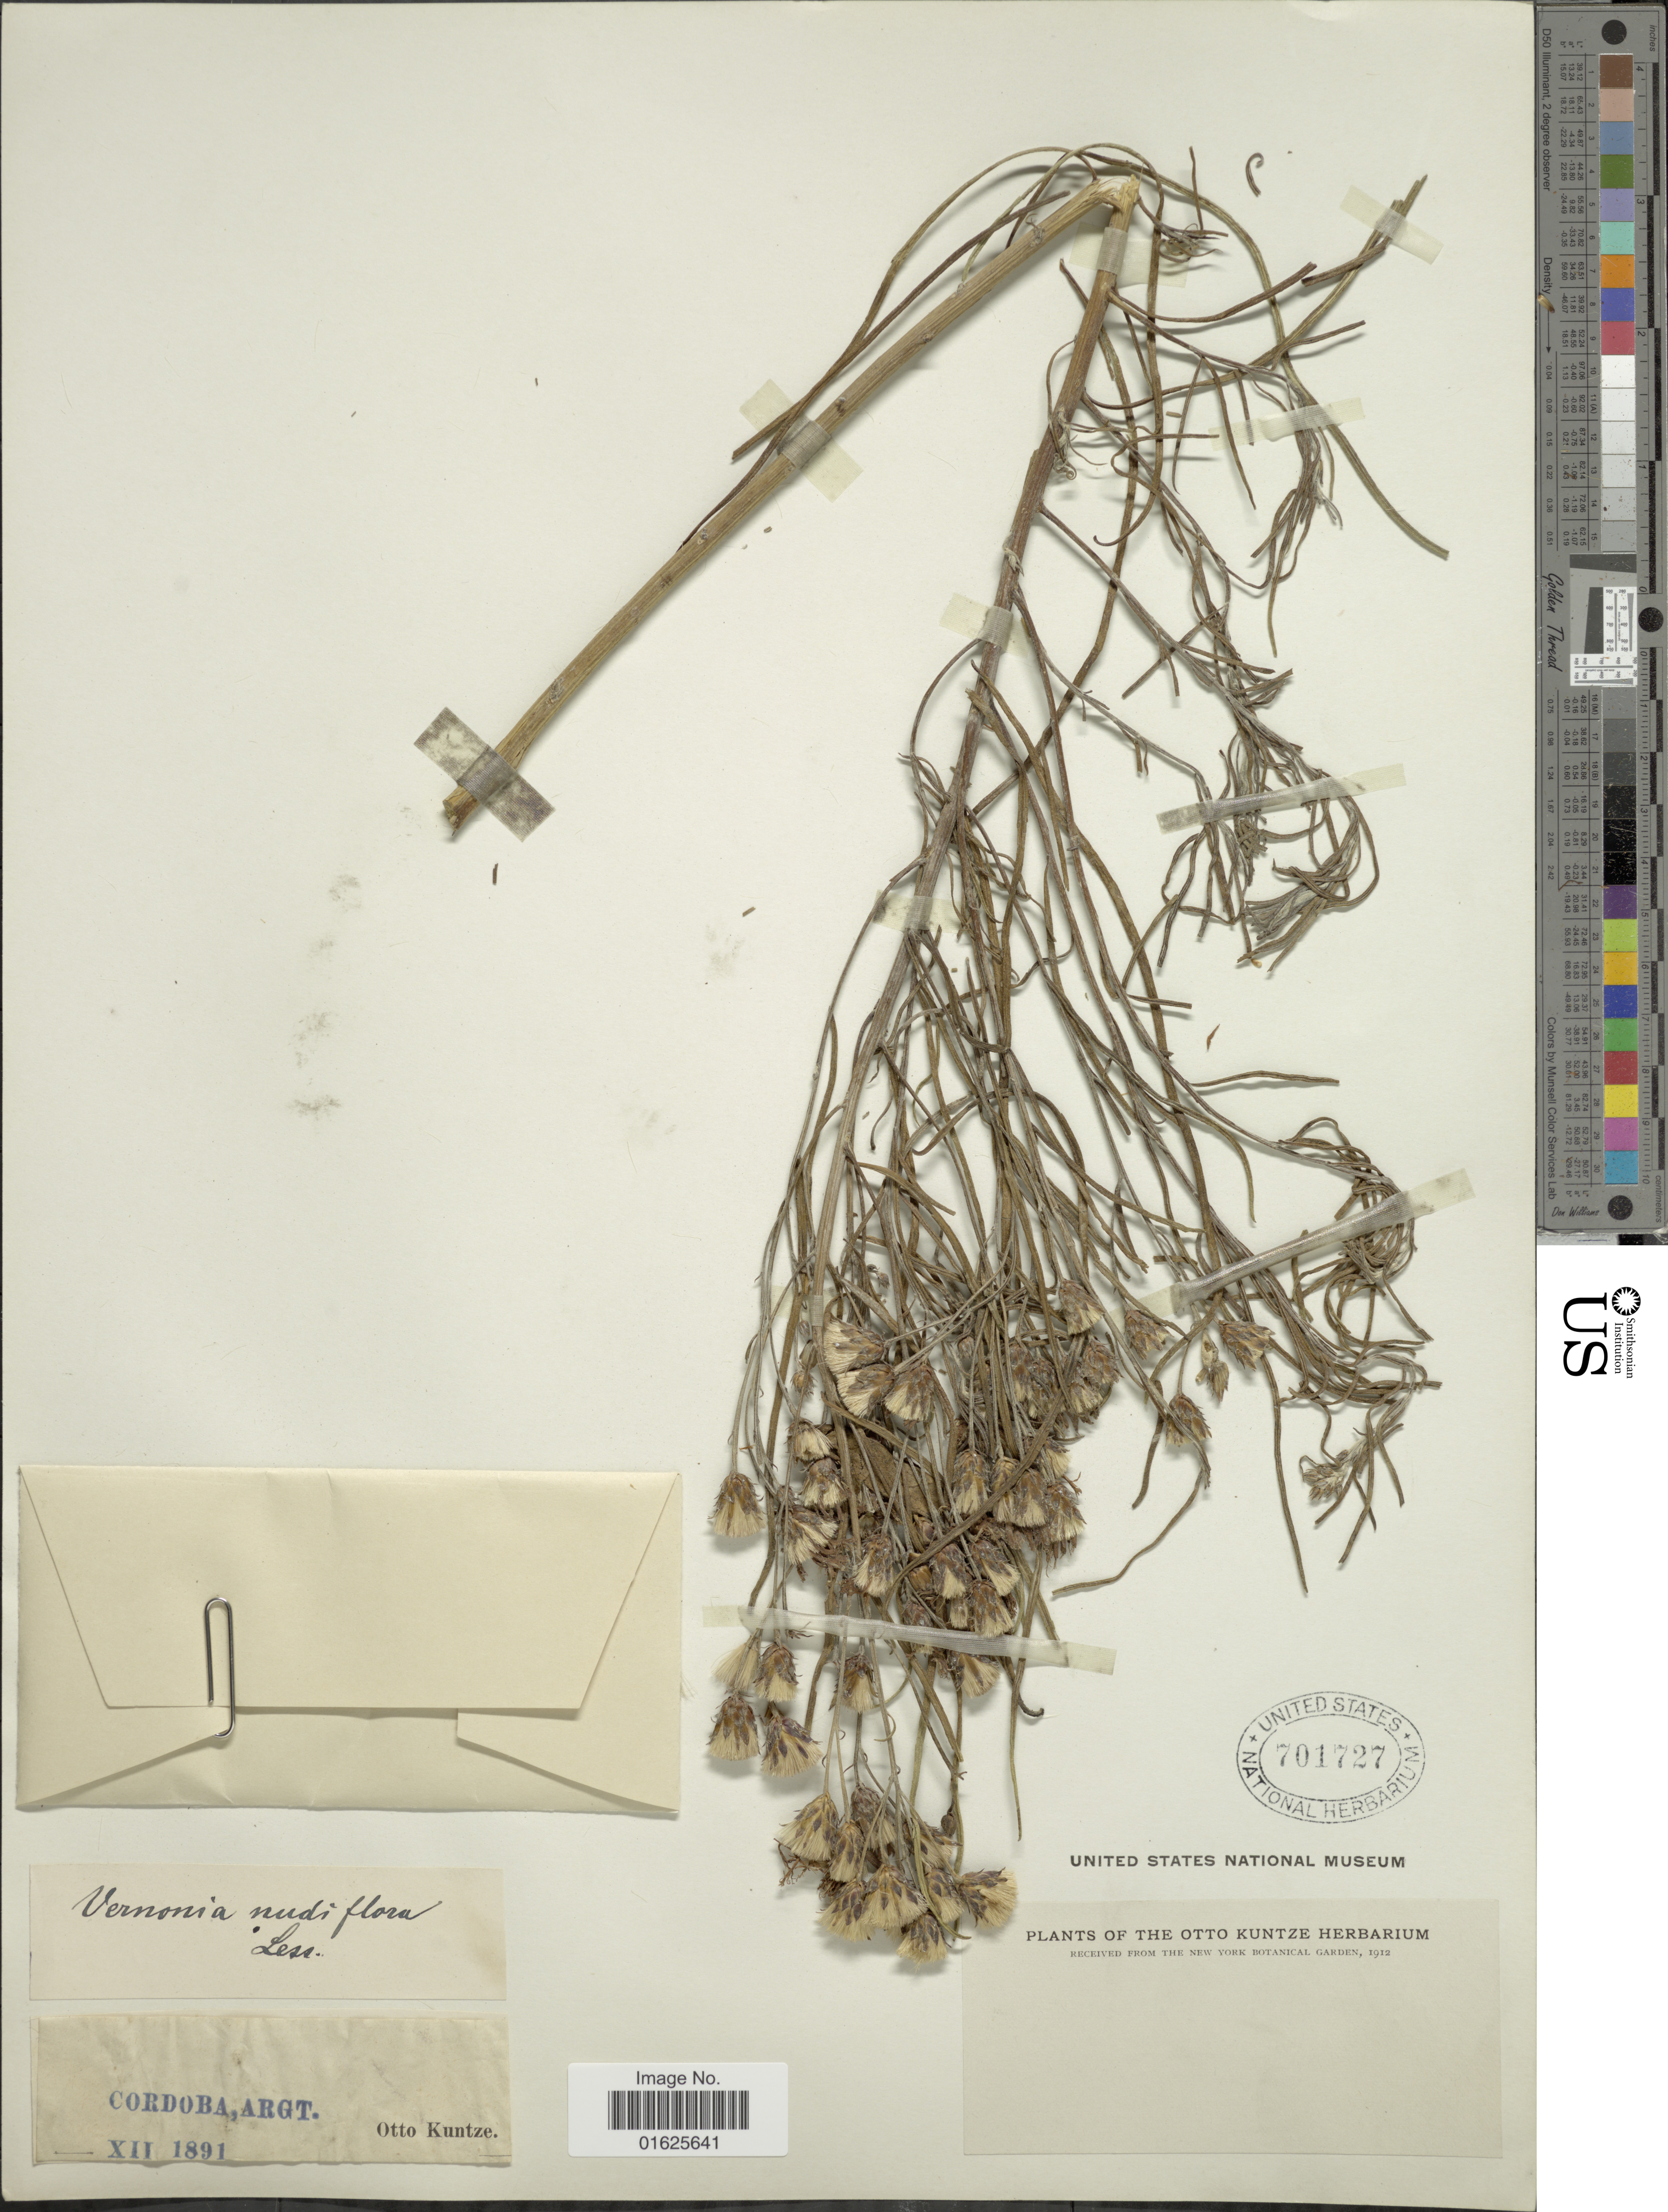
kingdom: Plantae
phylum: Tracheophyta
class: Magnoliopsida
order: Asterales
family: Asteraceae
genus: Vernonanthura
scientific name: Vernonanthura nudiflora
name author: (Less.) H. Rob.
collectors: C.E.O. Kuntze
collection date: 1891-12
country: Argentina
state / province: Cordoba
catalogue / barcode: US 701727